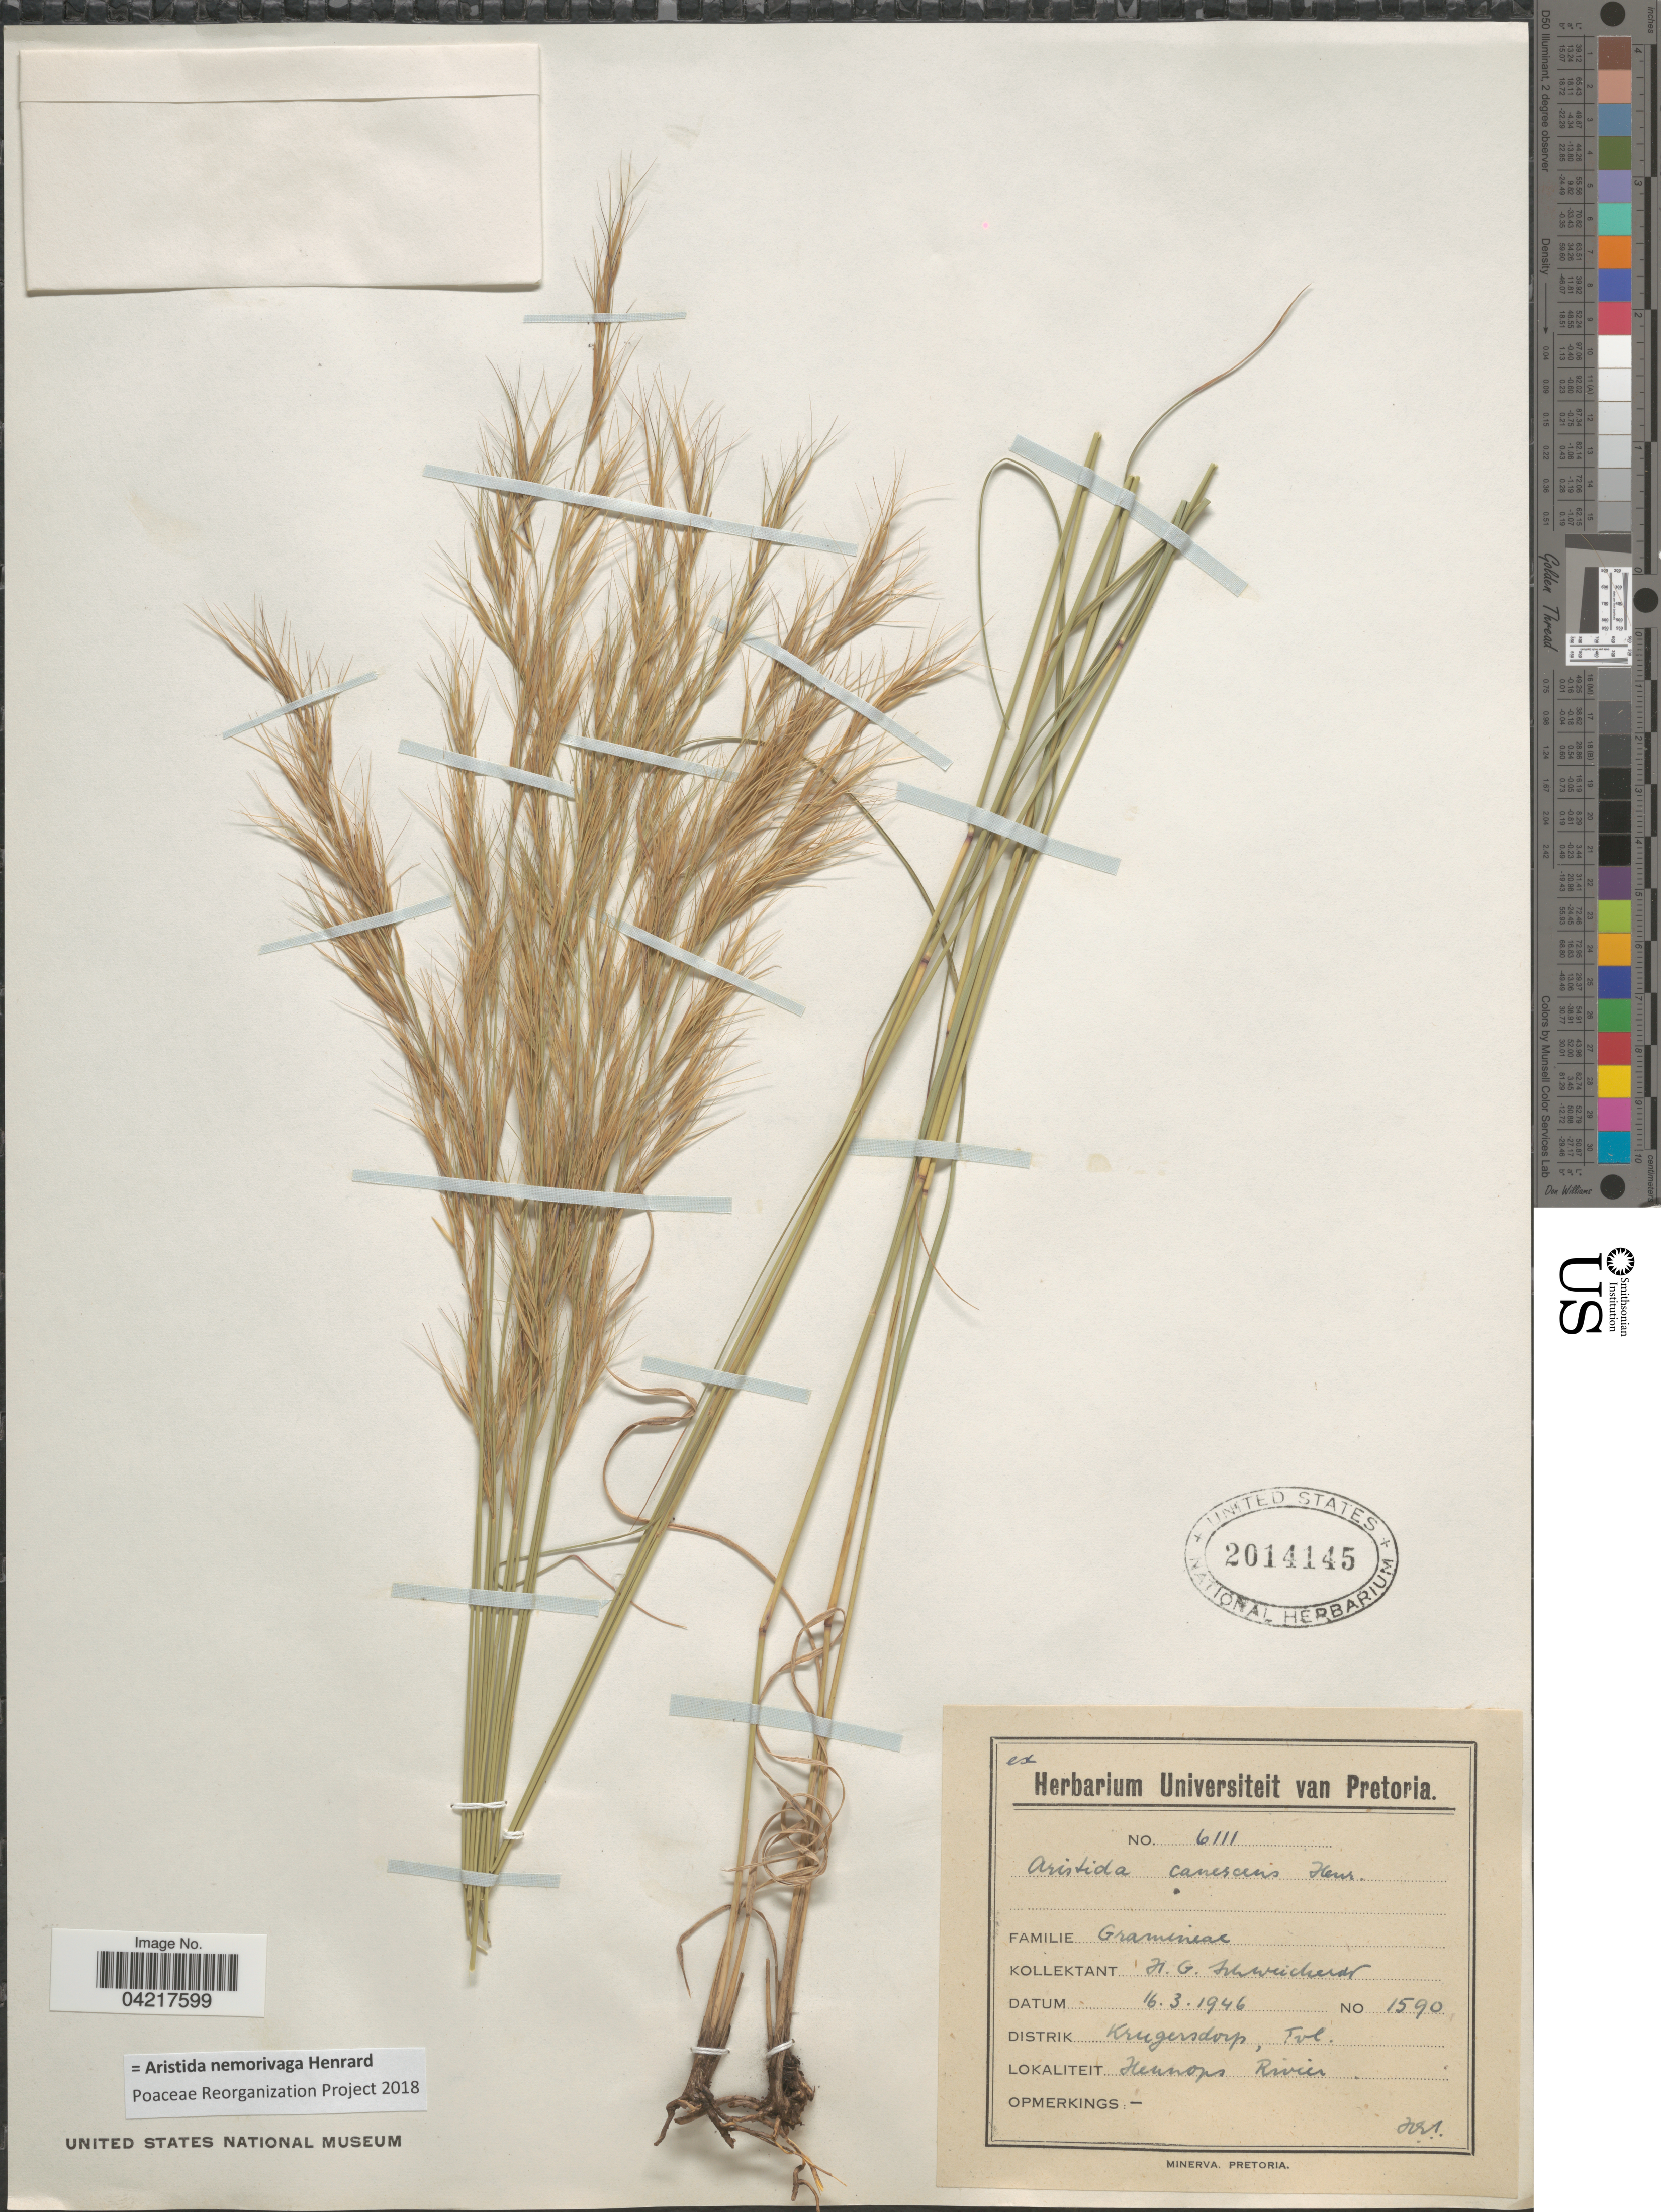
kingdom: Plantae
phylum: Tracheophyta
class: Liliopsida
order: Poales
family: Poaceae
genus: Aristida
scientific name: Aristida nemorivaga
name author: Henr.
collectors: H. Schweickerdt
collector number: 1590/6111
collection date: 1946-03-16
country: South Africa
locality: Distrik Krugersdorp, Tvl. Hennops Rivier.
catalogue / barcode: US 2014145